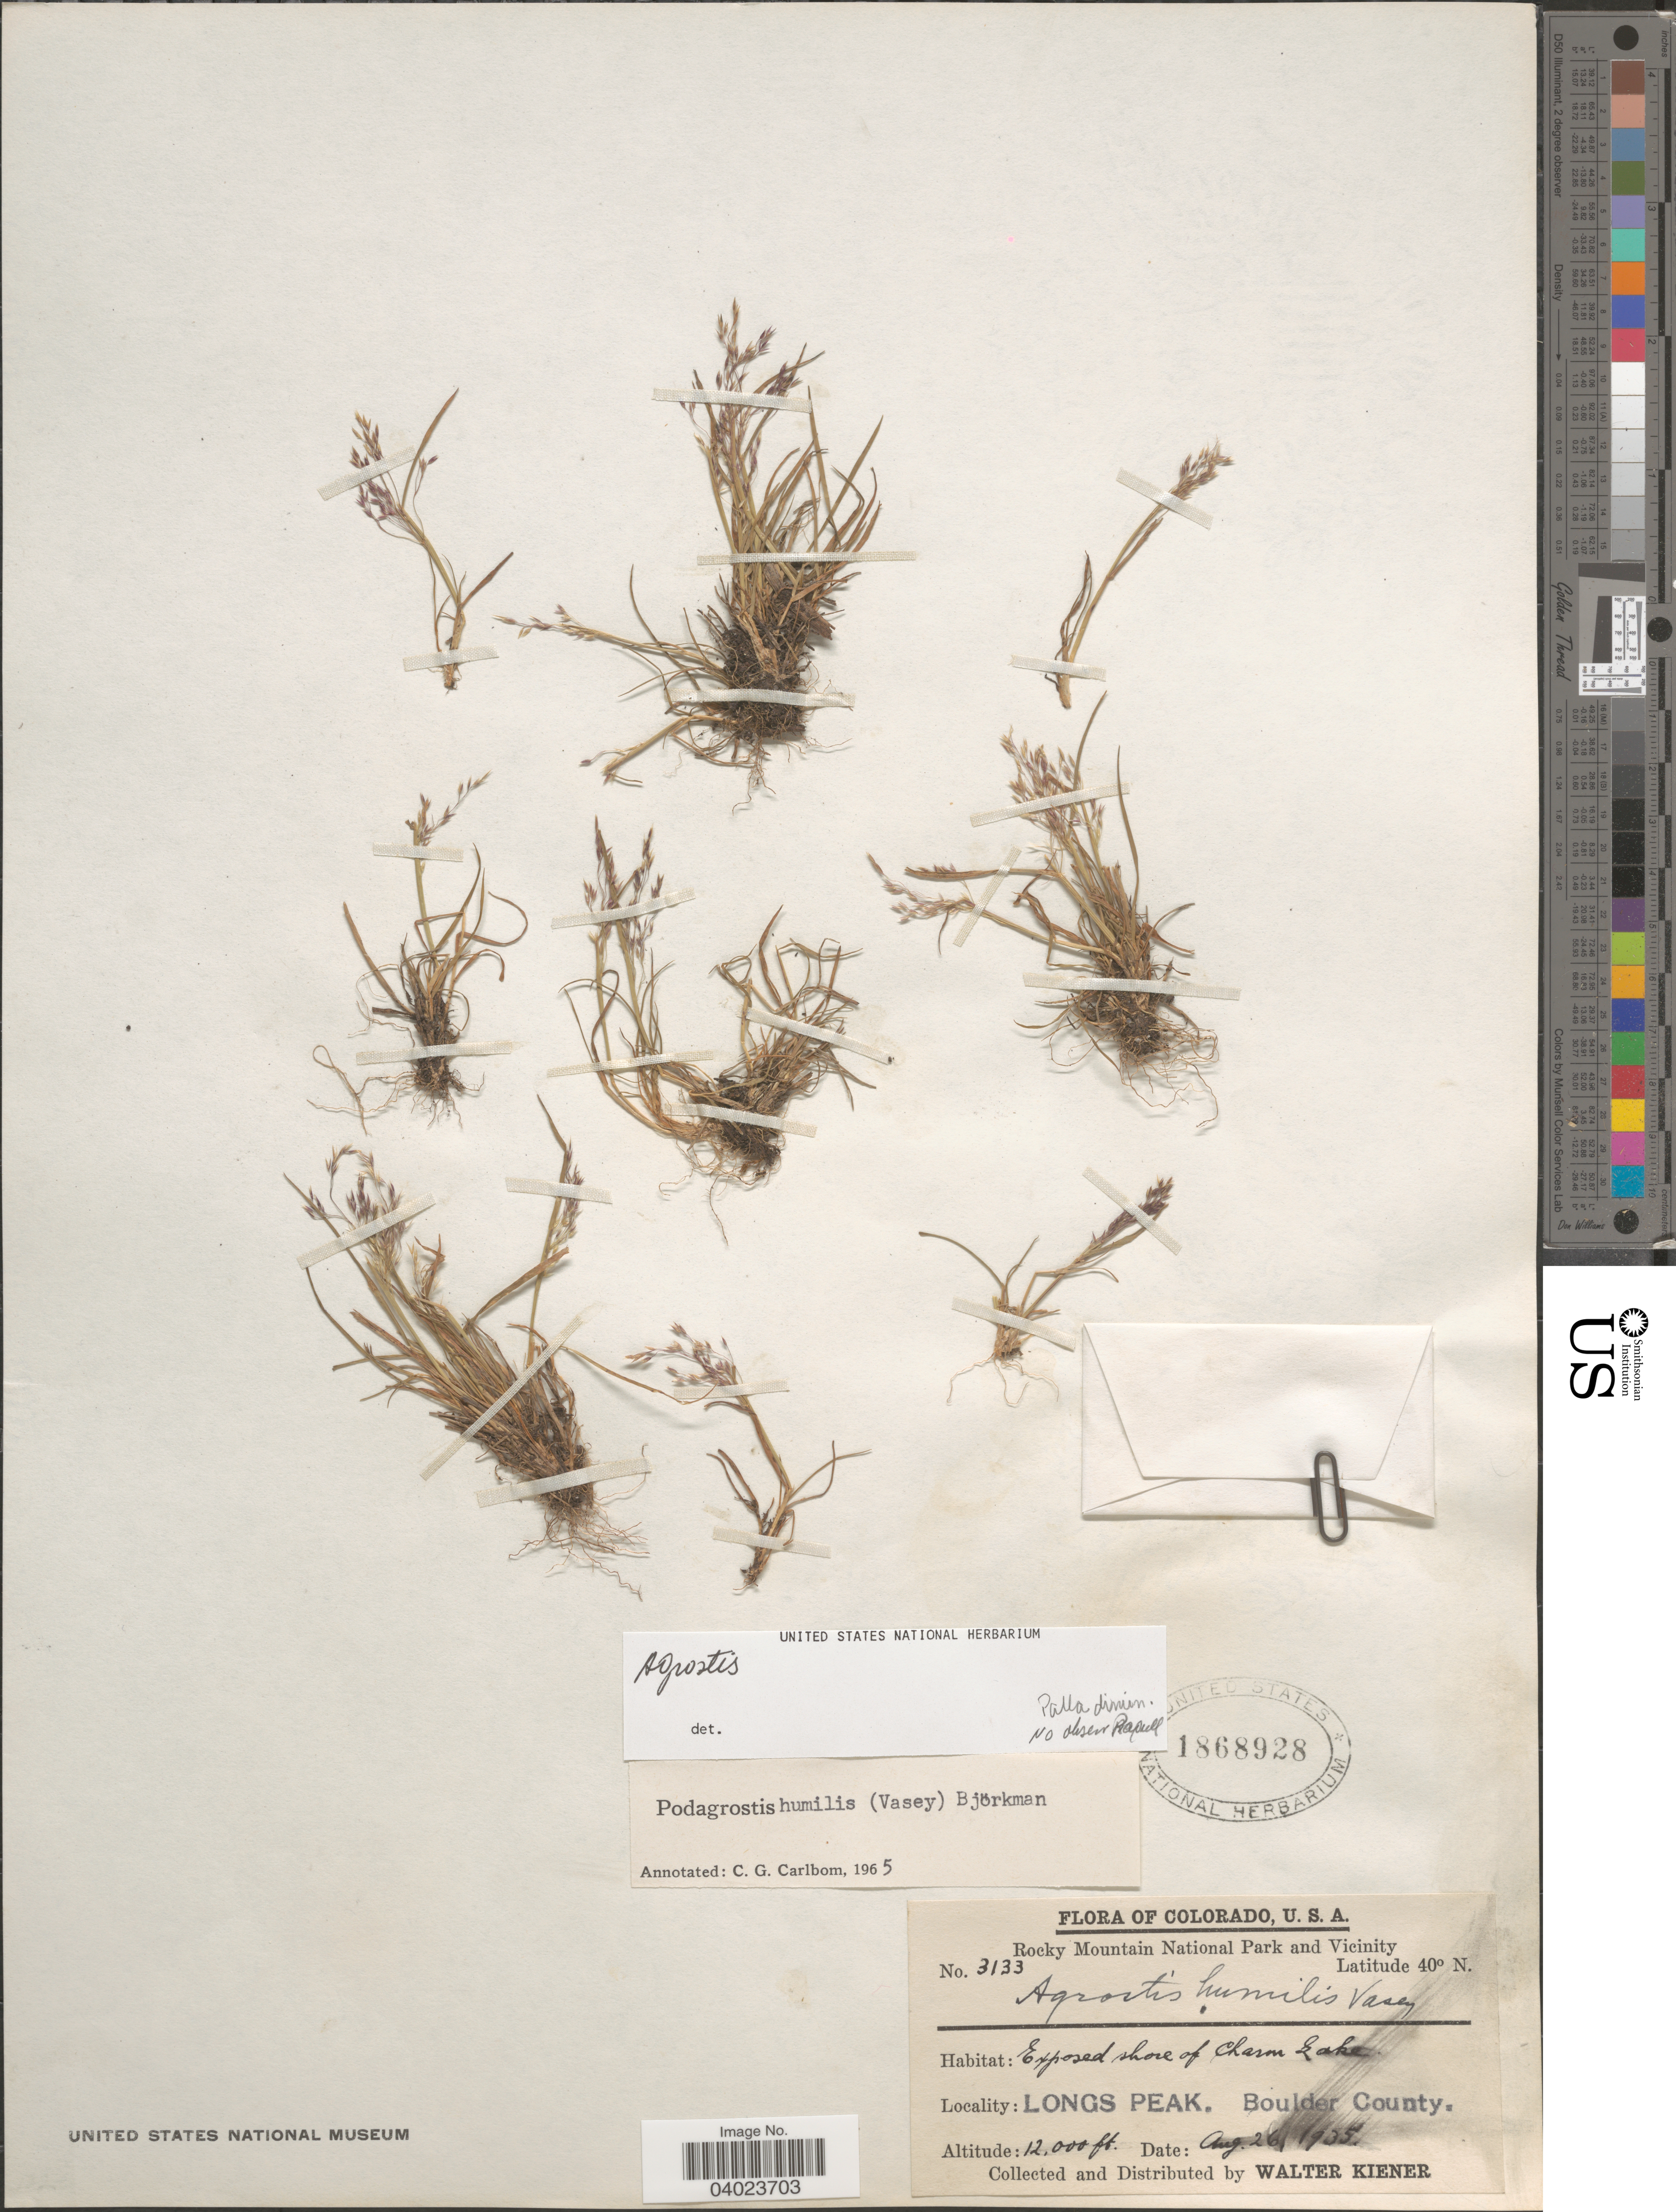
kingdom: Plantae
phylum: Tracheophyta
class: Liliopsida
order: Poales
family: Poaceae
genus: Agrostis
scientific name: Agrostis sp.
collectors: W. Kiener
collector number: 3133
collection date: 1935-08-26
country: United States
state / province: Colorado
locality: Rocky Mountain National Park and Vicinity. Exposed shore of Charm Lake. Longs Peak. Boulder County.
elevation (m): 3658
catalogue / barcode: US 1868928